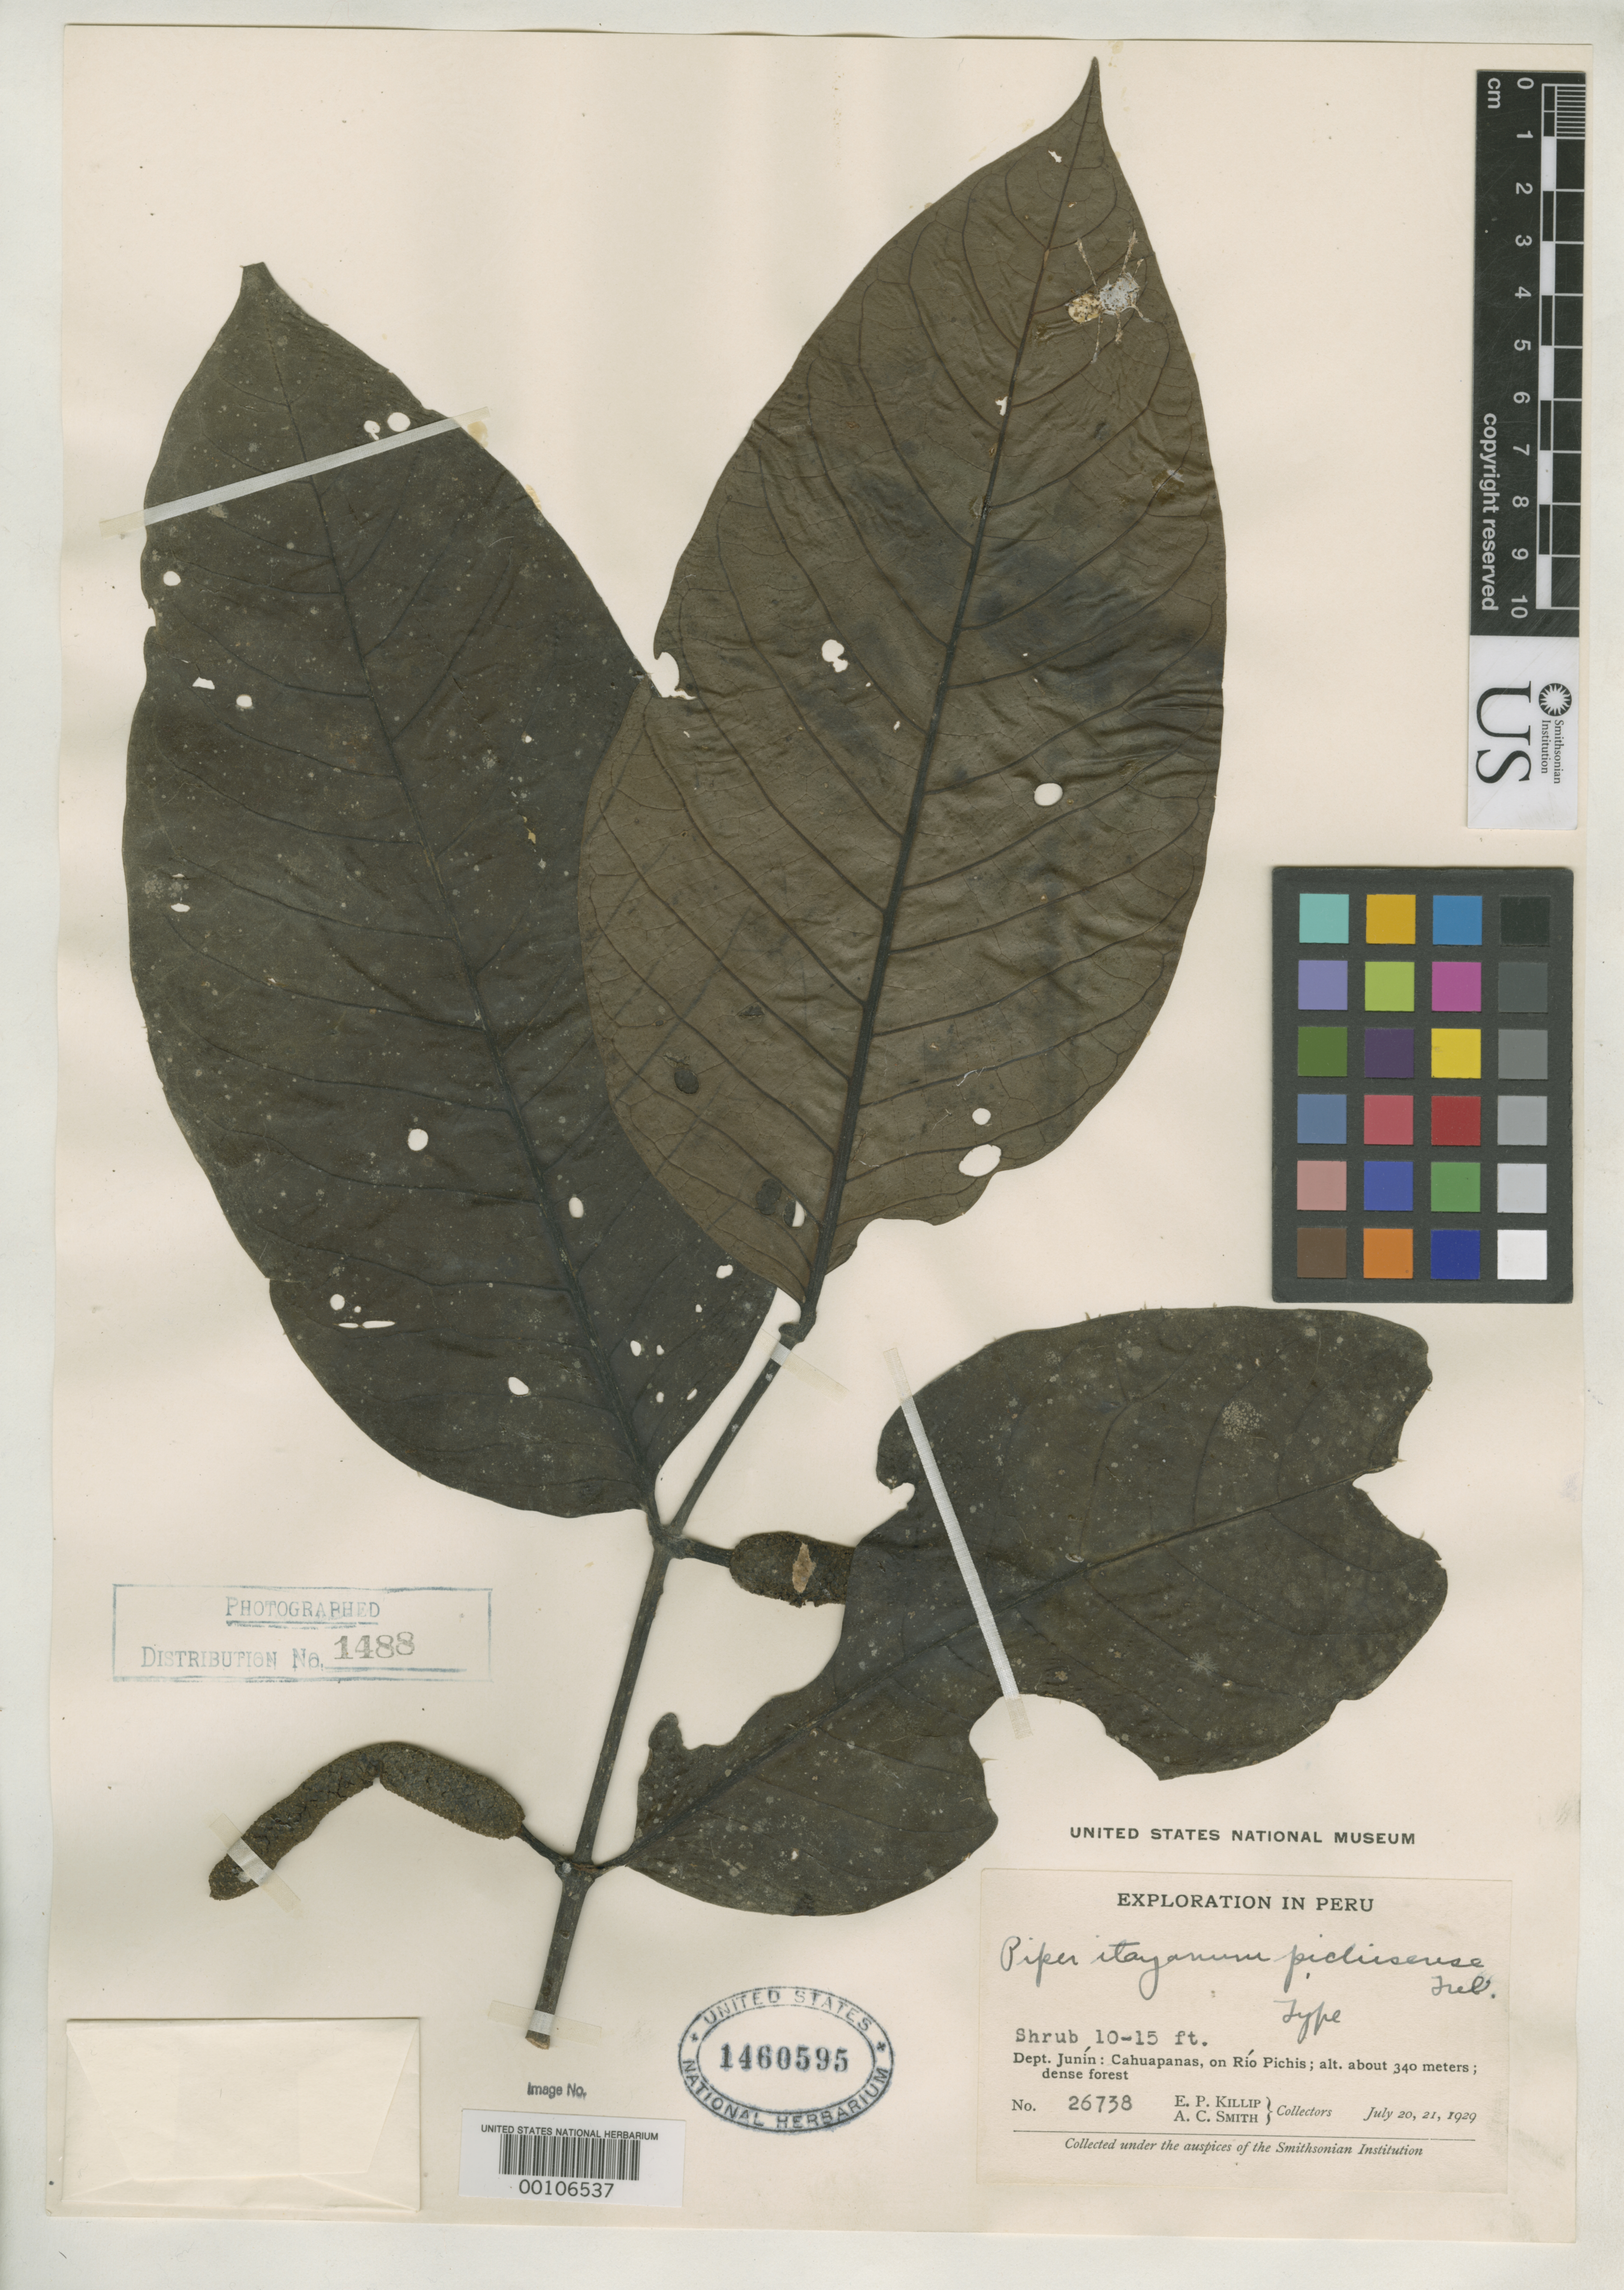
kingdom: Plantae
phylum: Tracheophyta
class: Magnoliopsida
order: Piperales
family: Piperaceae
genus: Piper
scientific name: Piper itayanum var. pichisense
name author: Trel. in J.F. Macbr.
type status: Holotype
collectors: E. P. Killip & A. C. Smith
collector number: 26738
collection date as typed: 20 Jul 1929 to 21 Jul 1929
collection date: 1929-07-20/1929-07-21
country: Peru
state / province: Junín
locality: Cahuapanas, Rio Pichis.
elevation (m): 340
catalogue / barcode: US 1460595